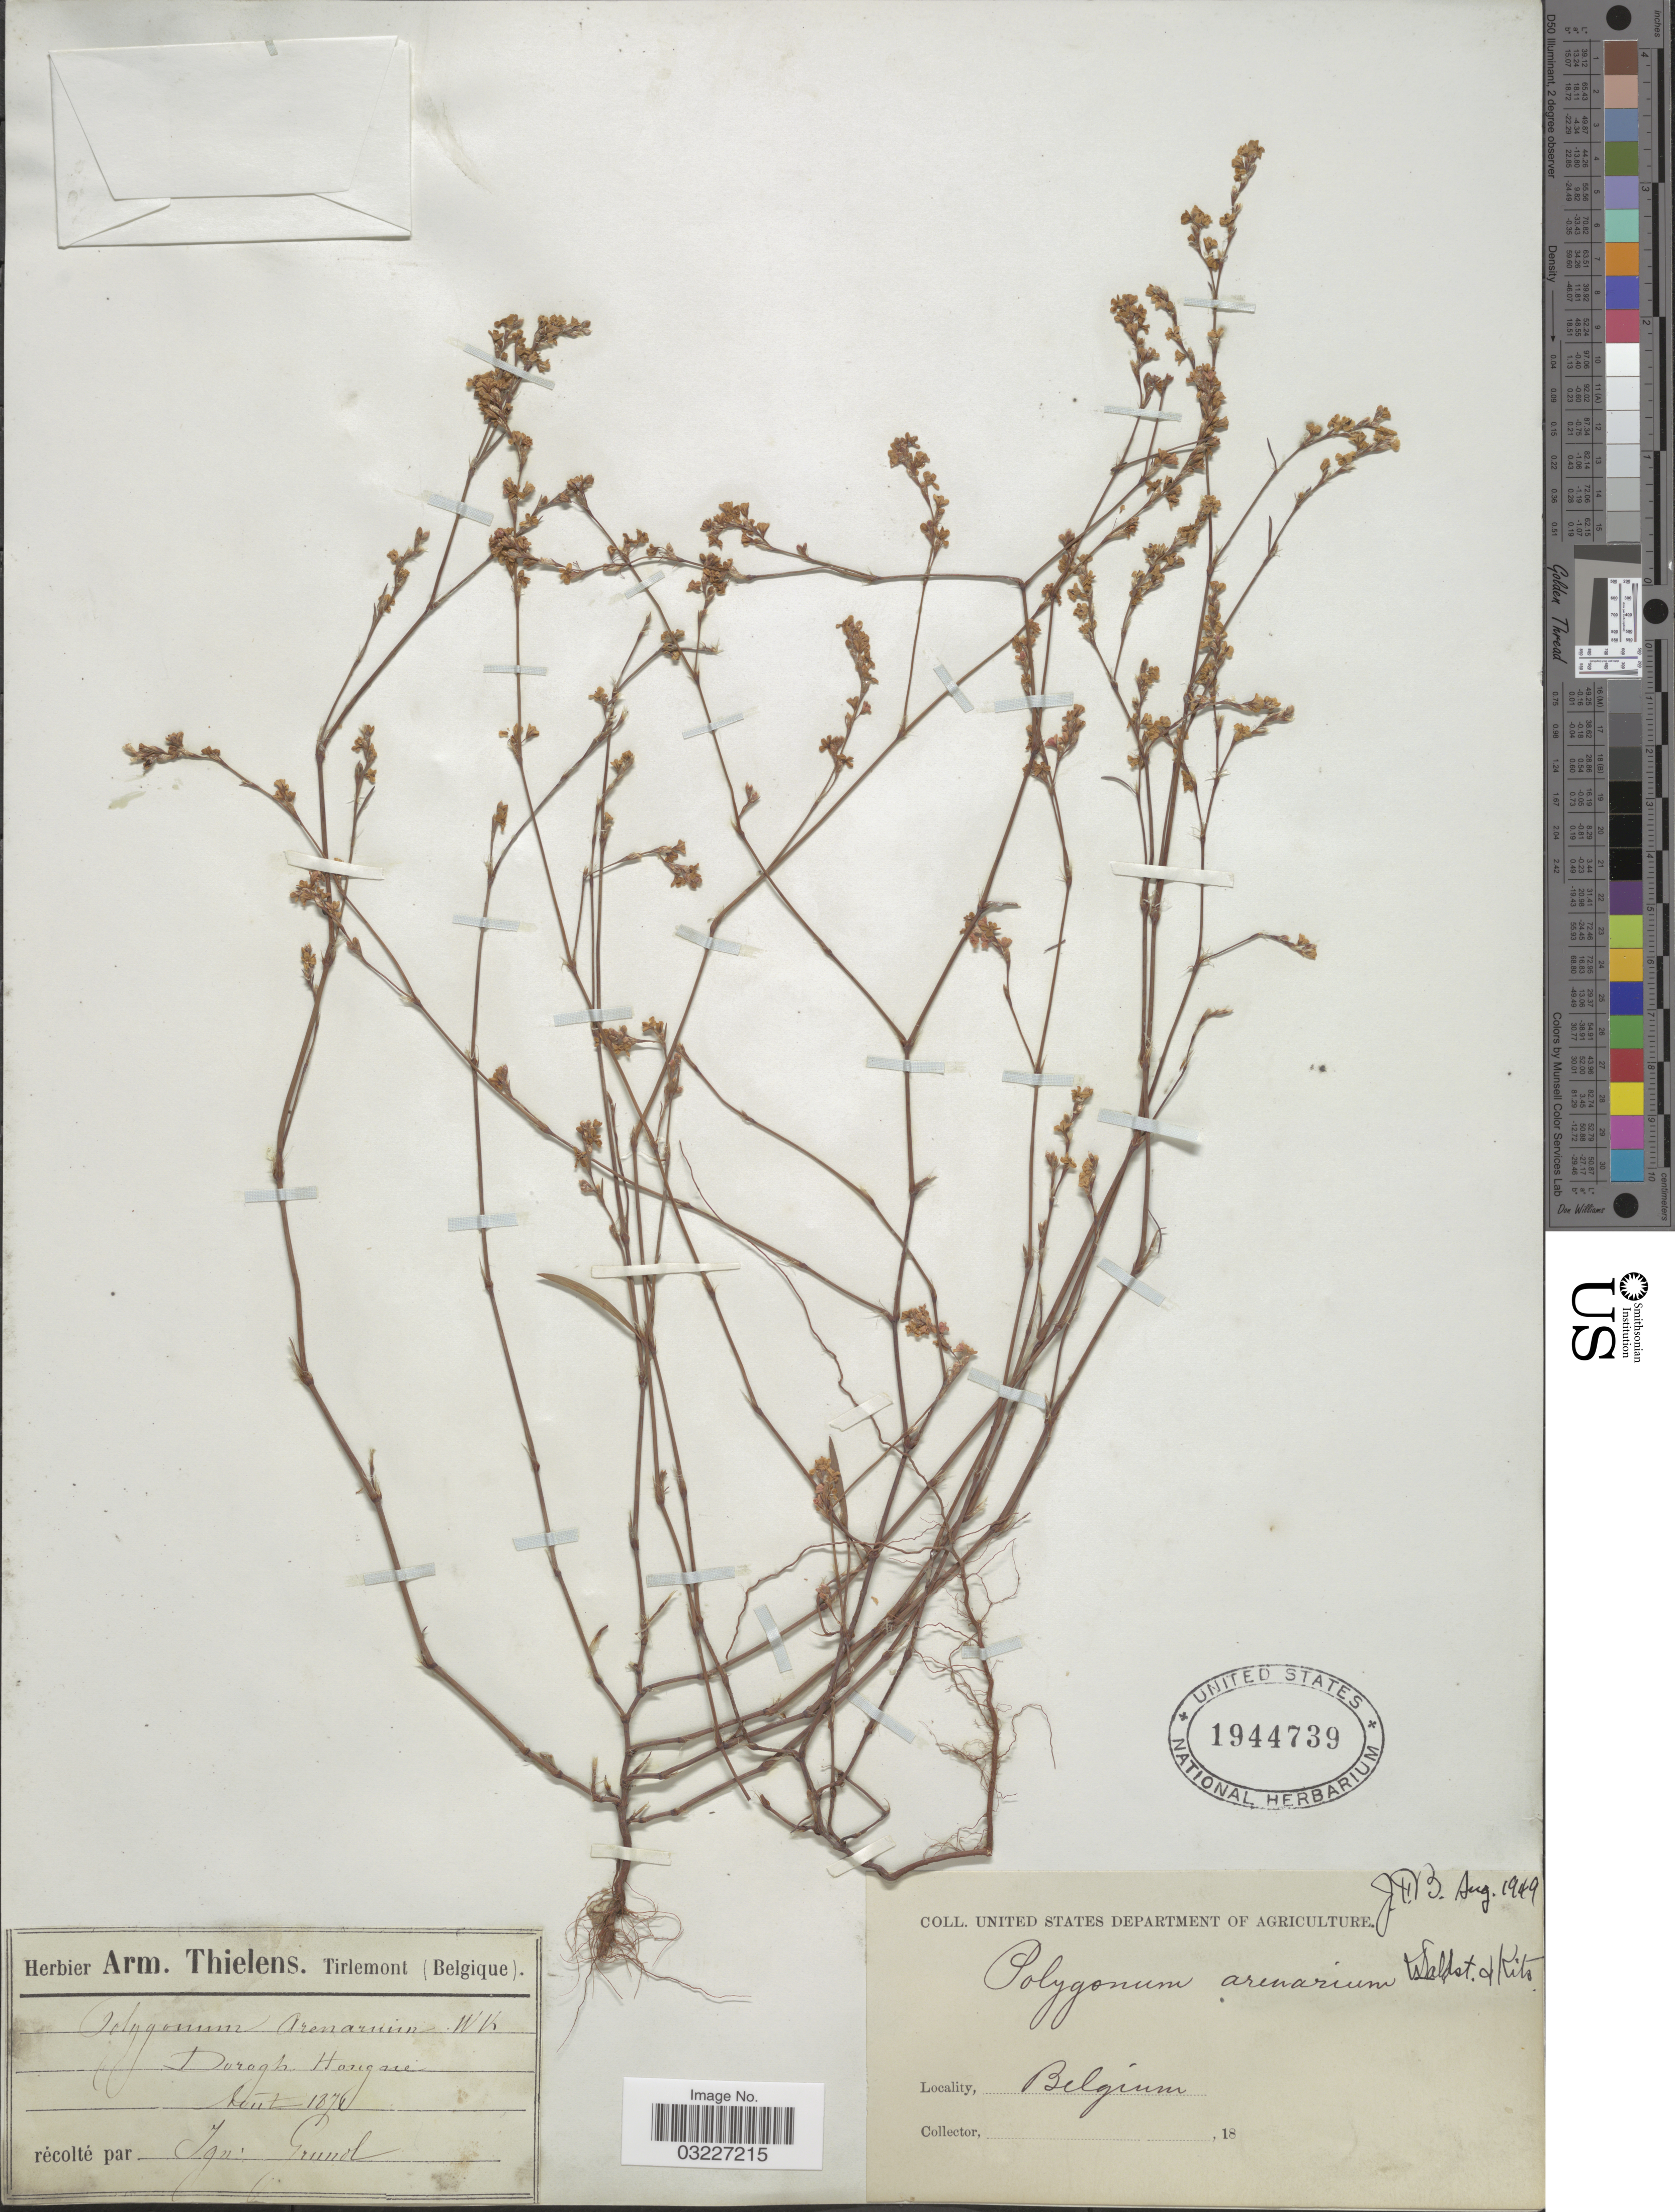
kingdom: Plantae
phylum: Tracheophyta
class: Magnoliopsida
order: Caryophyllales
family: Polygonaceae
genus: Polygonum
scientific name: Polygonum arenarium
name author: Waldst. & Kit.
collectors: I. Grundl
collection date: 1871-08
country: Hungary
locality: Dorogh Hongrie.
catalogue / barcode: US 1944739